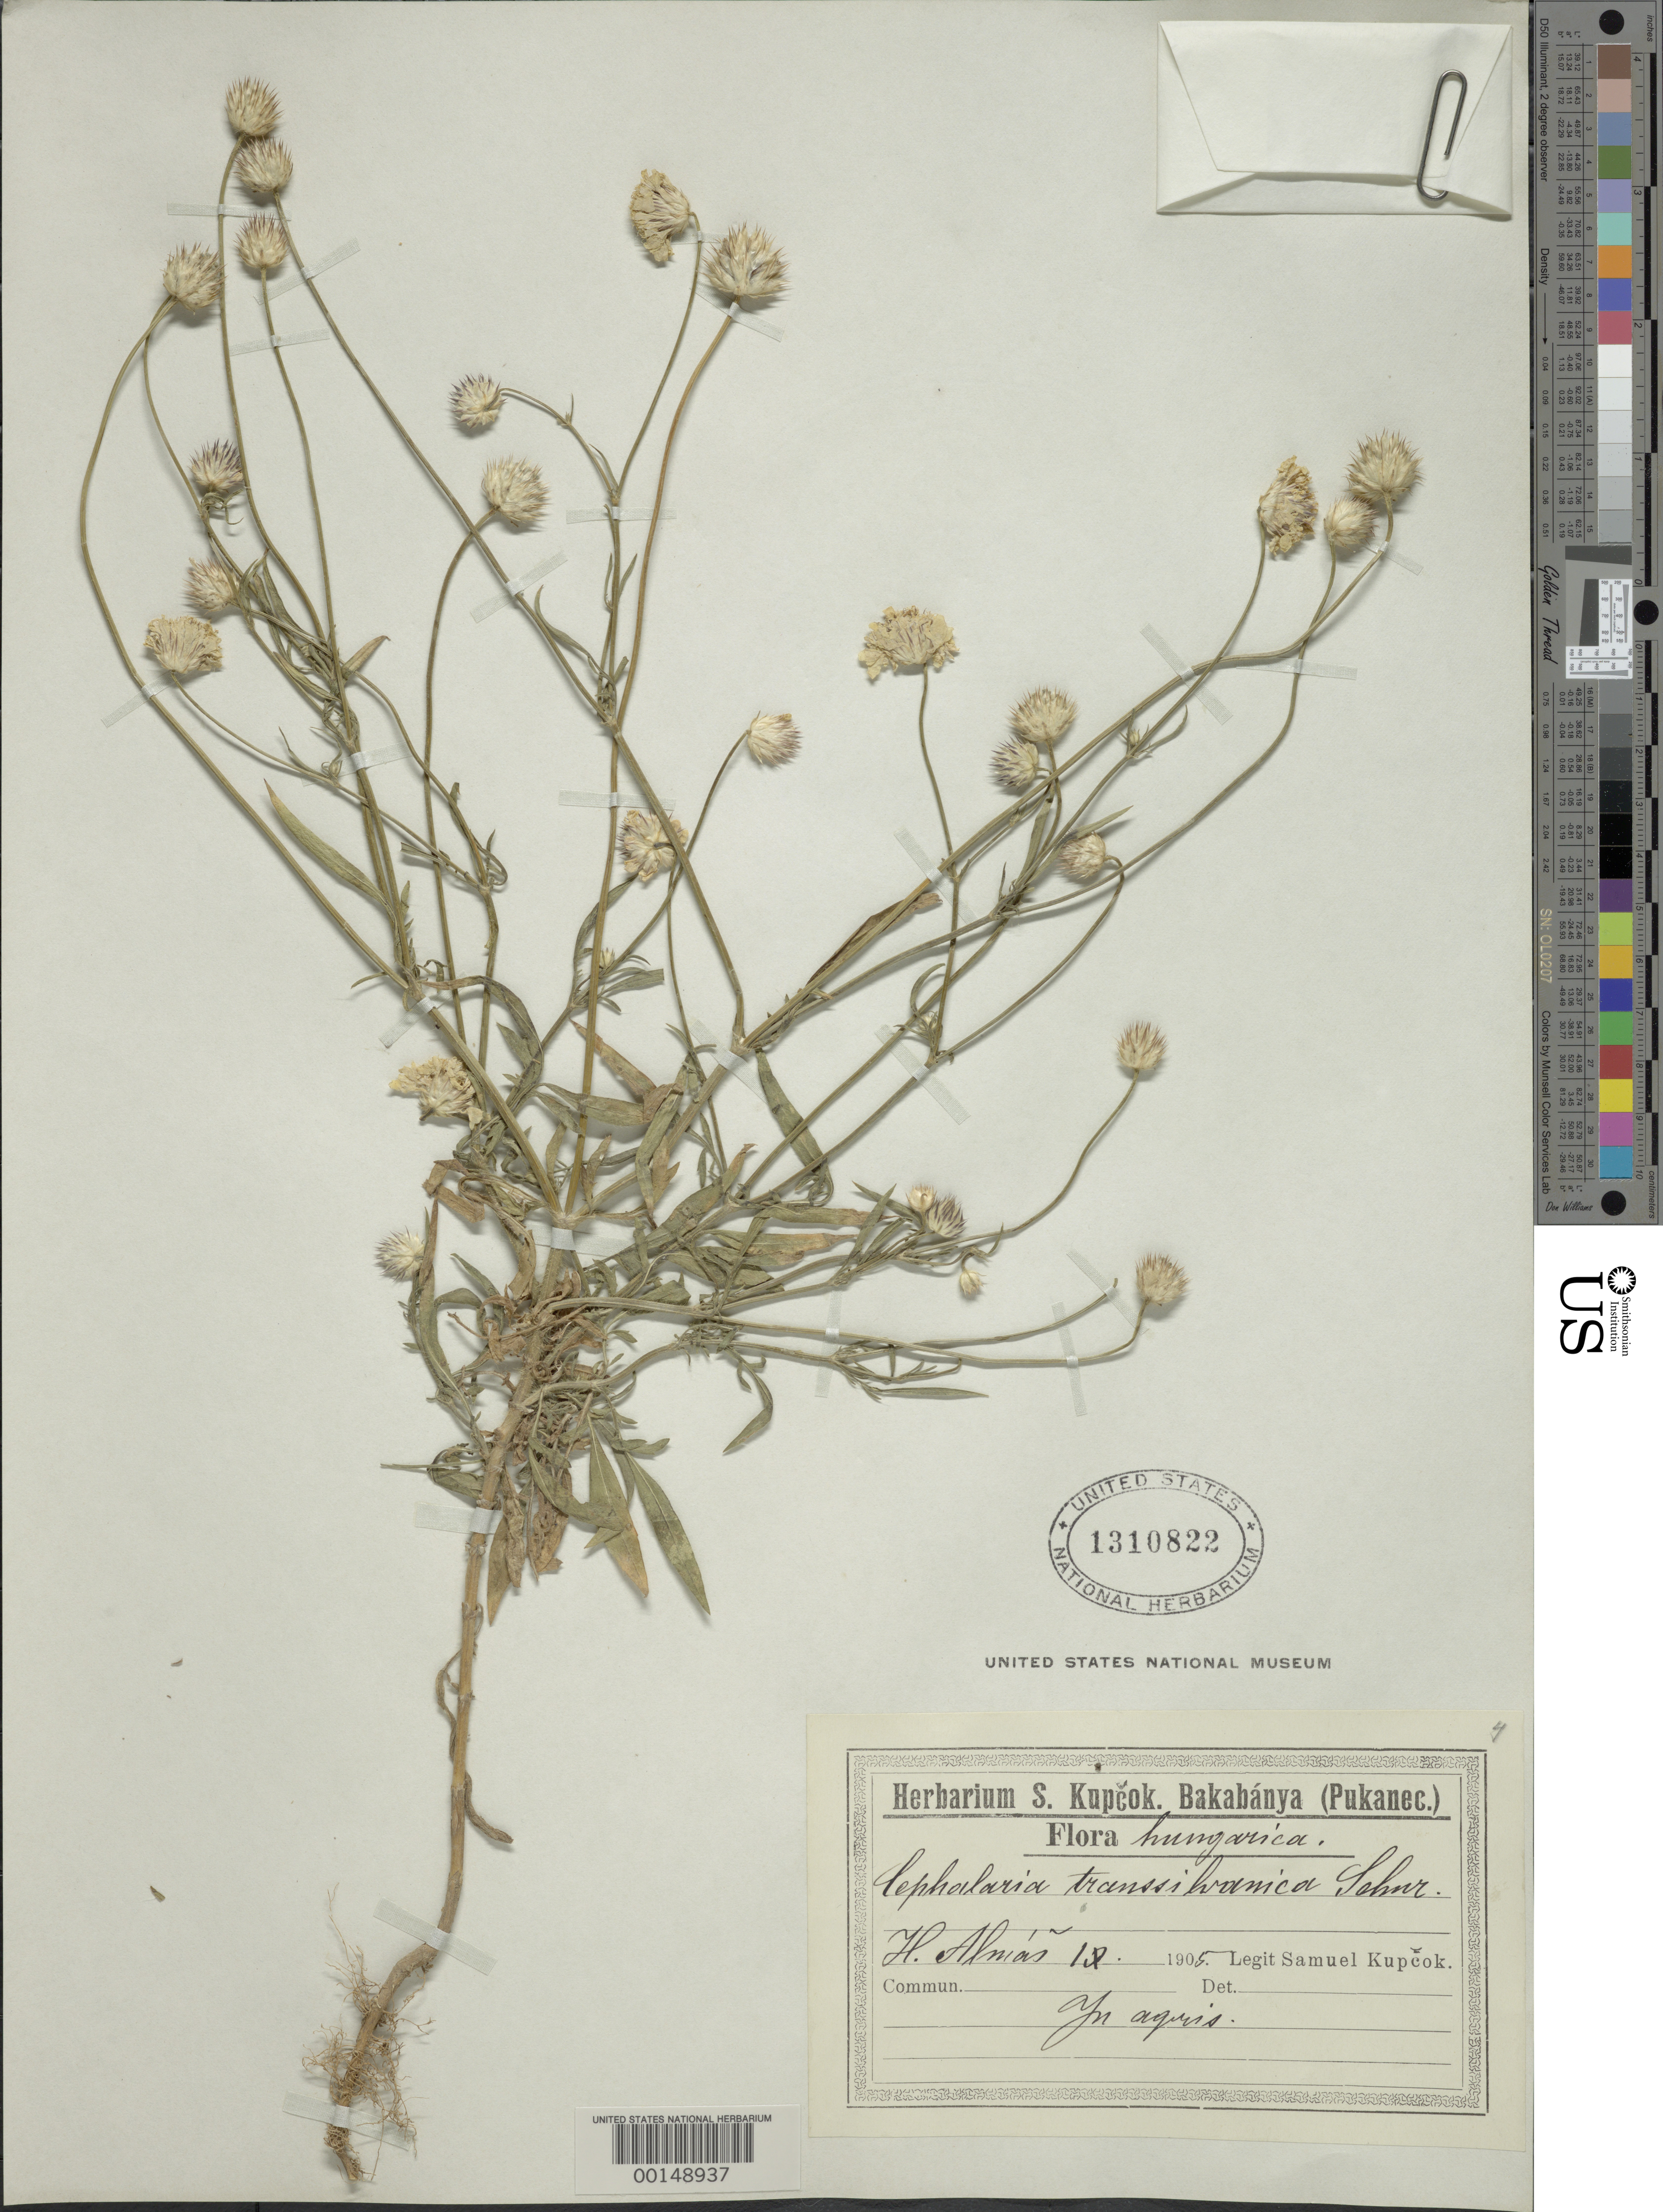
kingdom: Plantae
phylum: Tracheophyta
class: Magnoliopsida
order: Dipsacales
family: Caprifoliaceae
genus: Cephalaria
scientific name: Cephalaria transylvanica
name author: (L.) Roem. & Schult.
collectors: S. Kupcok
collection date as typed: Oct 1905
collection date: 1905-10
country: Hungary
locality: Bakabanya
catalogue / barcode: US 1310822